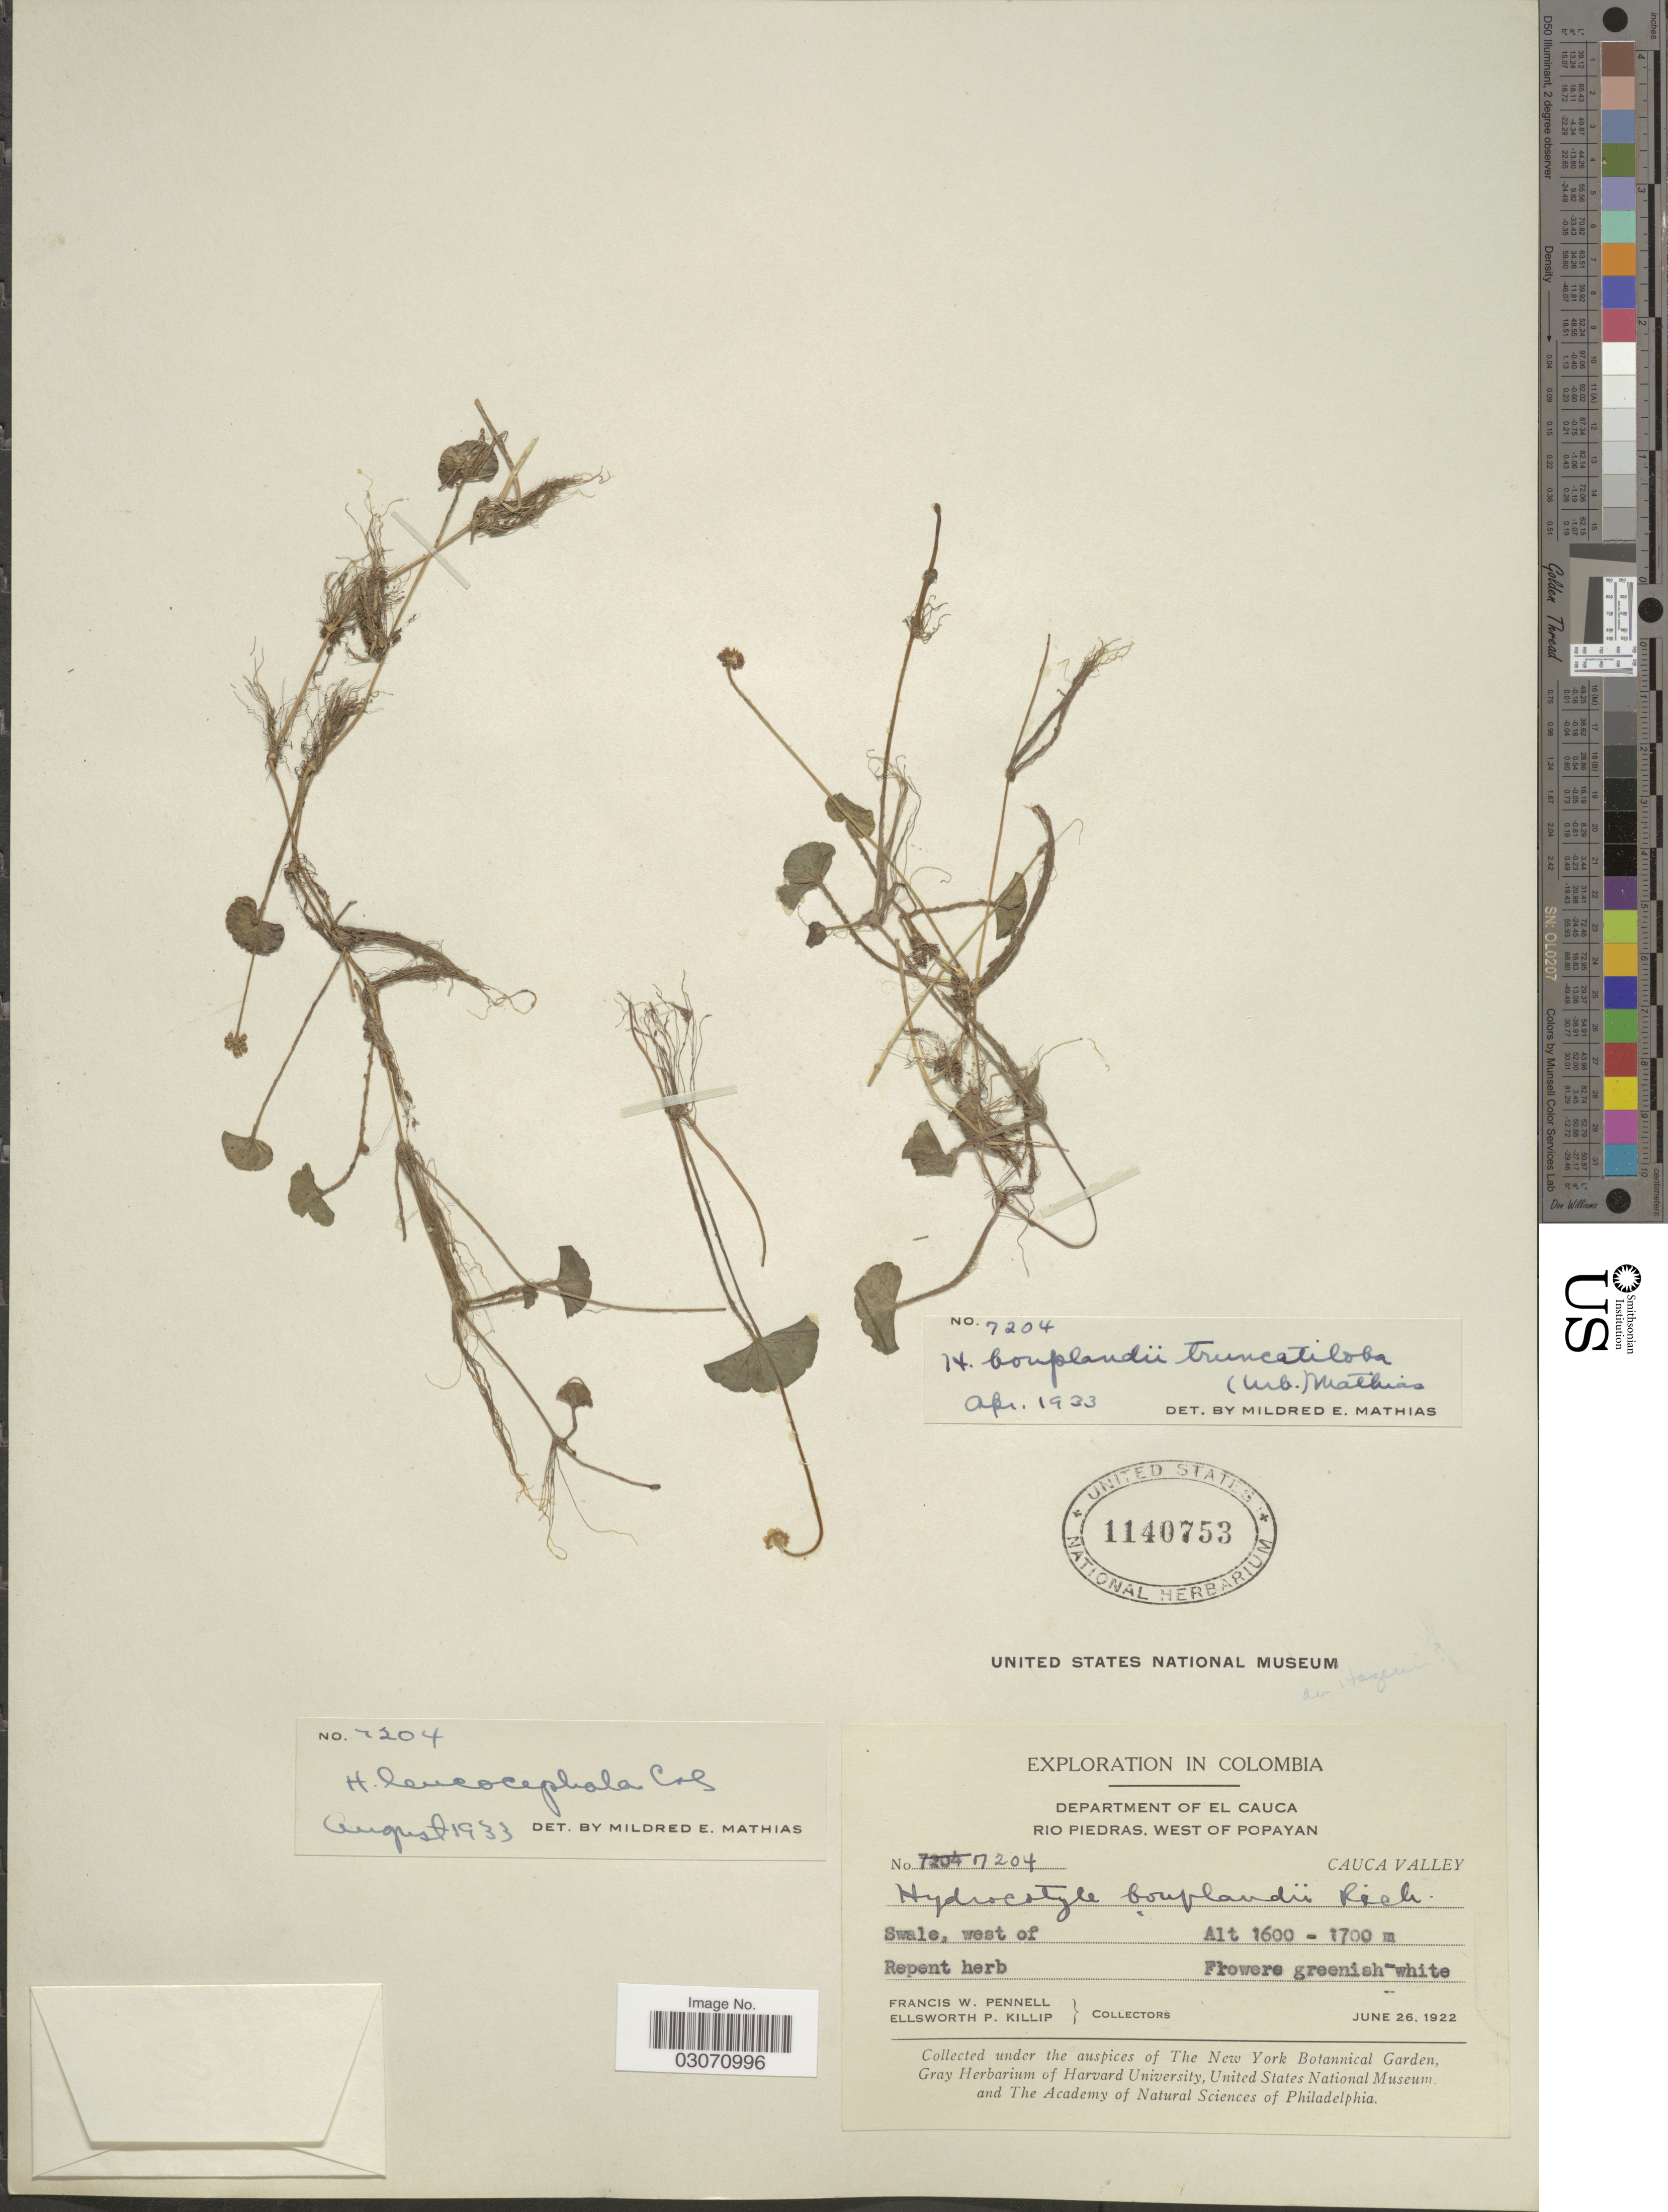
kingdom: Plantae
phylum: Tracheophyta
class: Magnoliopsida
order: Apiales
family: Araliaceae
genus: Hydrocotyle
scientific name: Hydrocotyle leucocephala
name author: Cham. & Schltdl.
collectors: F. W. Pennell & E. P. Killip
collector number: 7204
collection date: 1922-06-26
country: Colombia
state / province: Cauca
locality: Department of El Cauca, Rio Piedras, West of Popayan, Cauca Valley.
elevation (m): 1600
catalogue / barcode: US 1140753